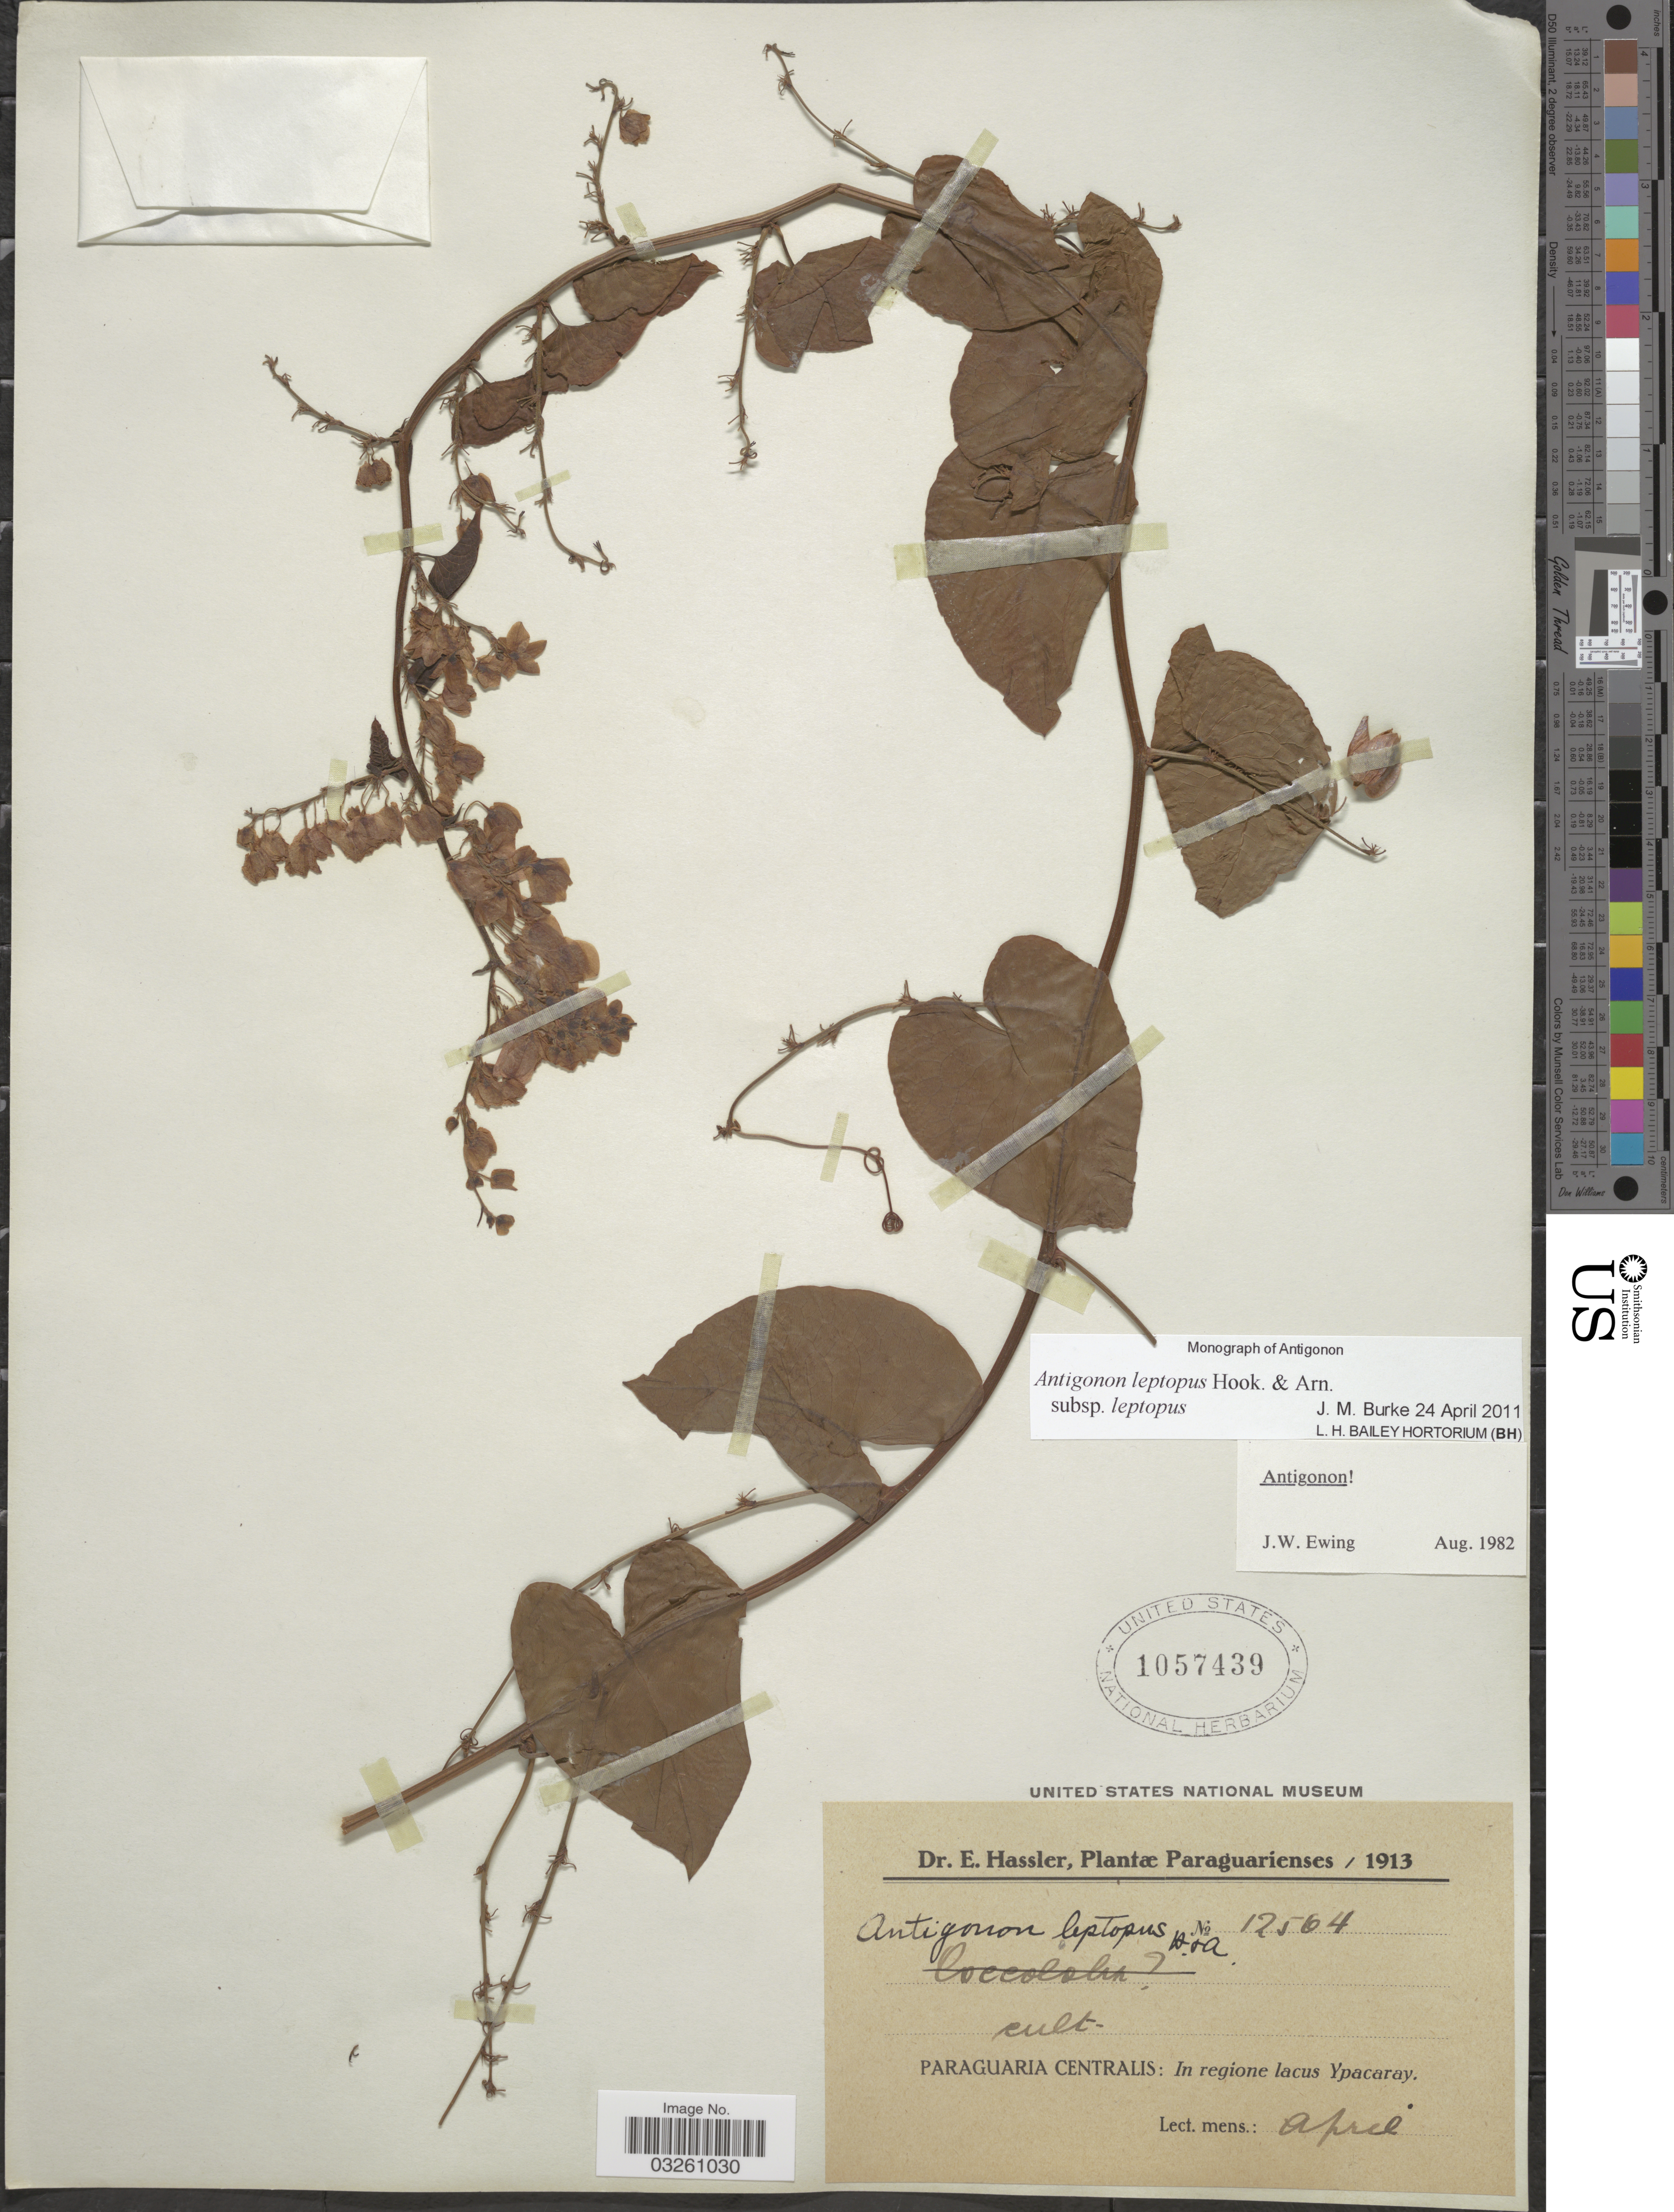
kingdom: Plantae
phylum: Tracheophyta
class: Magnoliopsida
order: Caryophyllales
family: Polygonaceae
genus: Antigonon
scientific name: Antigonon leptopus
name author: Hook. & Arn.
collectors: E. Hassler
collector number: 12564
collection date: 1913-04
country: Paraguay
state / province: Paraguari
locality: Paraguaria Centralis: In regione lacus Ypacaray.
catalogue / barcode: US 1057439